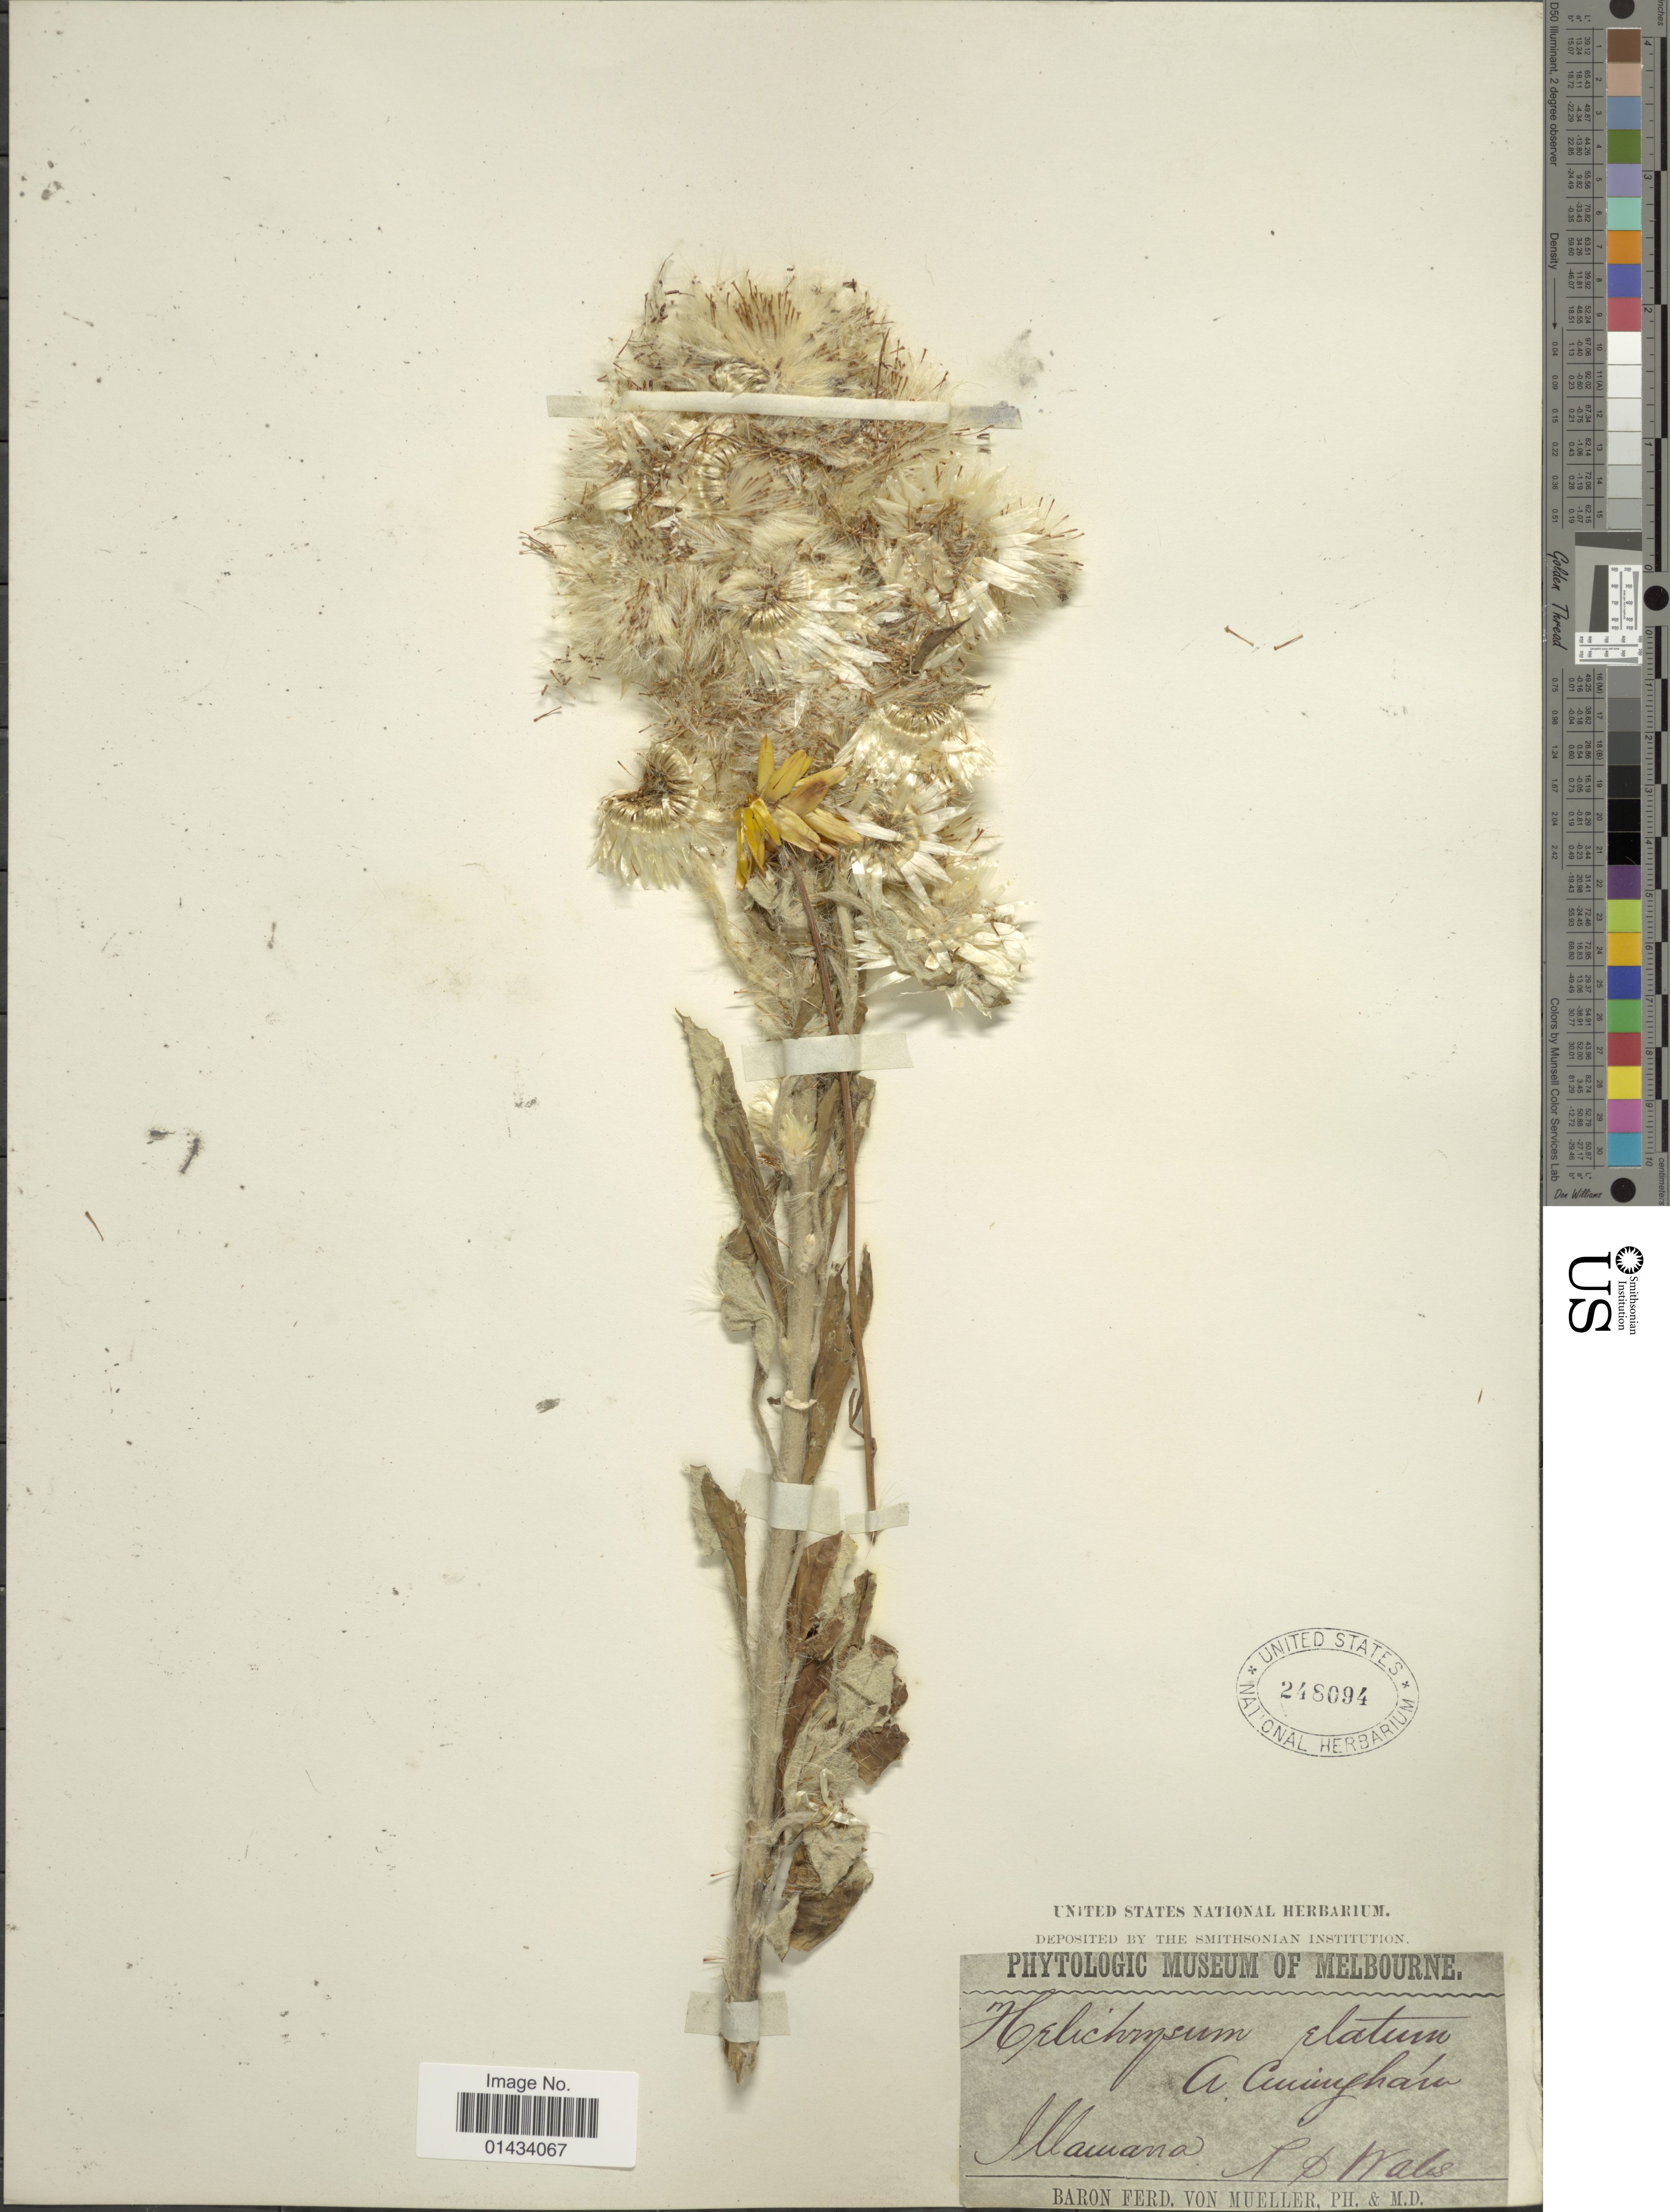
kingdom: Plantae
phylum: Tracheophyta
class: Magnoliopsida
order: Asterales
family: Asteraceae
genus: Coronidium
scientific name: Coronidium elatum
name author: (A. Cunn. ex DC.) Paul G. Wilson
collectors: F. von Mueller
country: Australia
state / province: New South Wales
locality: Illawarra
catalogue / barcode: US 248094